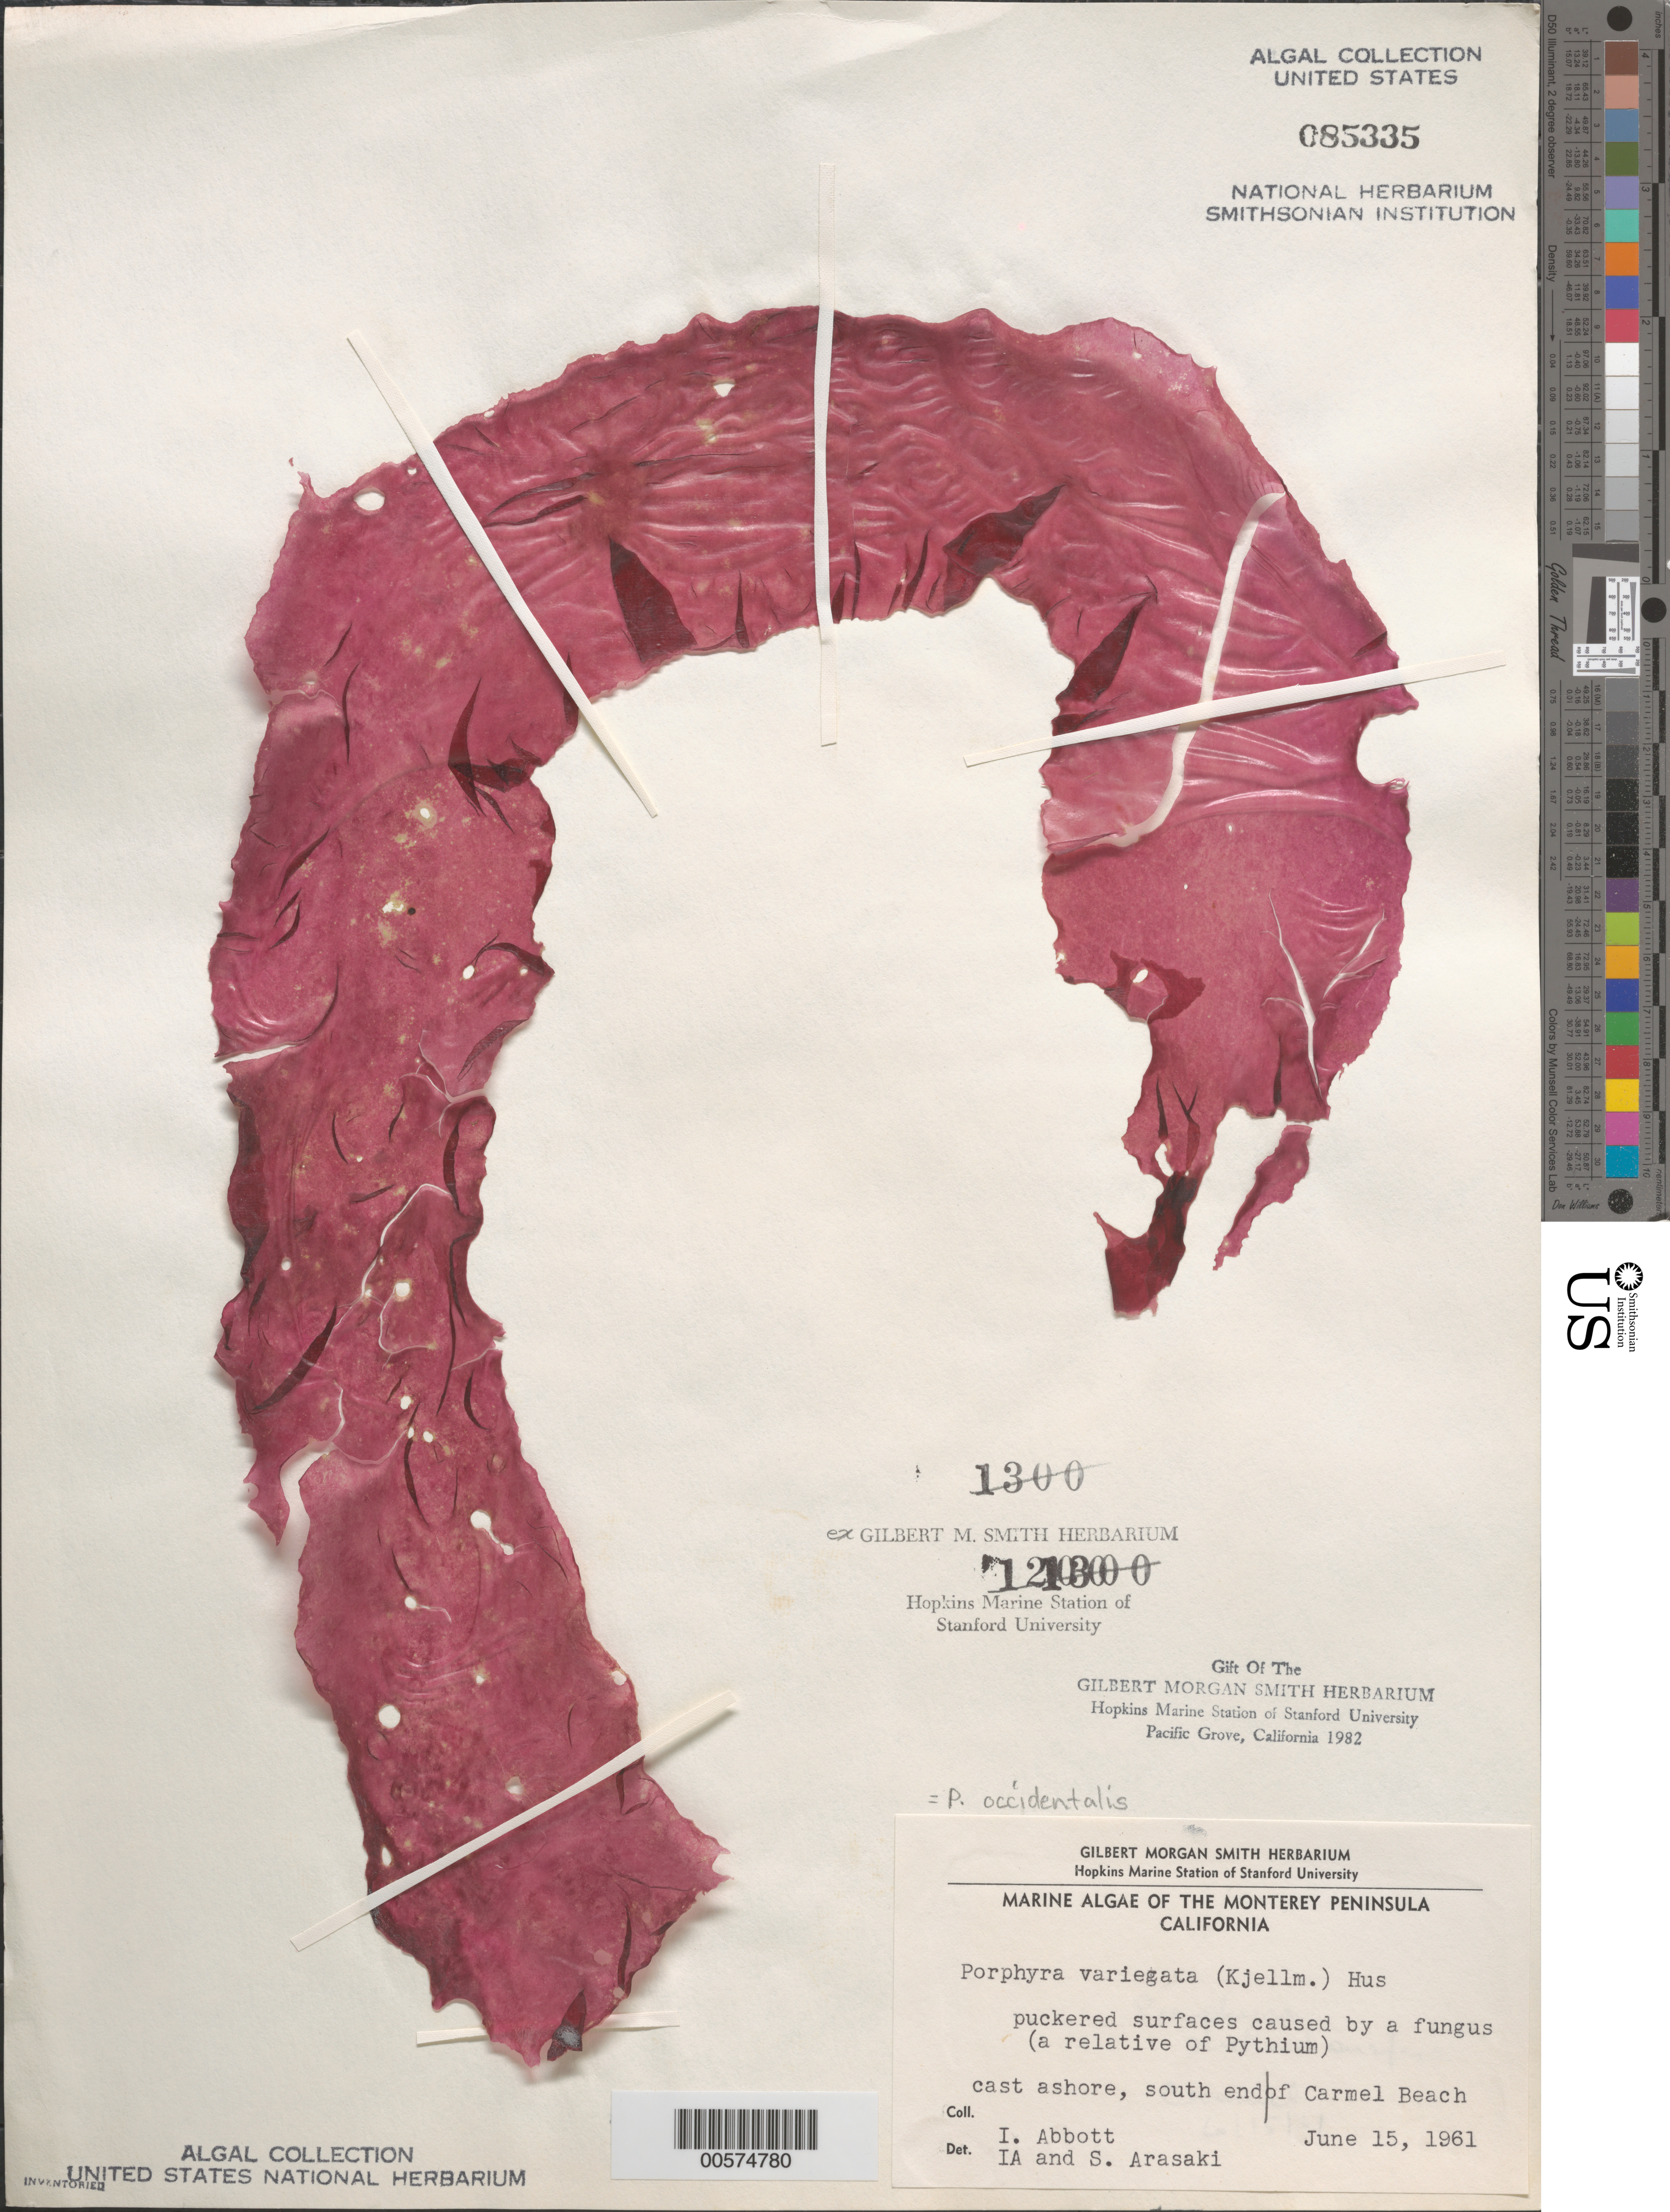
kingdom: Plantae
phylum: Rhodophyta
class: Bangiophyceae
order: Bangiales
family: Bangiaceae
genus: Porphyra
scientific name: Porphyra occidentalis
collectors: I. A. Abbott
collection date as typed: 15 Jun 1961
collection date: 1961-06-15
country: United States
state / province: California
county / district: Monterey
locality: Carmel Beach, south end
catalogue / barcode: US 85335